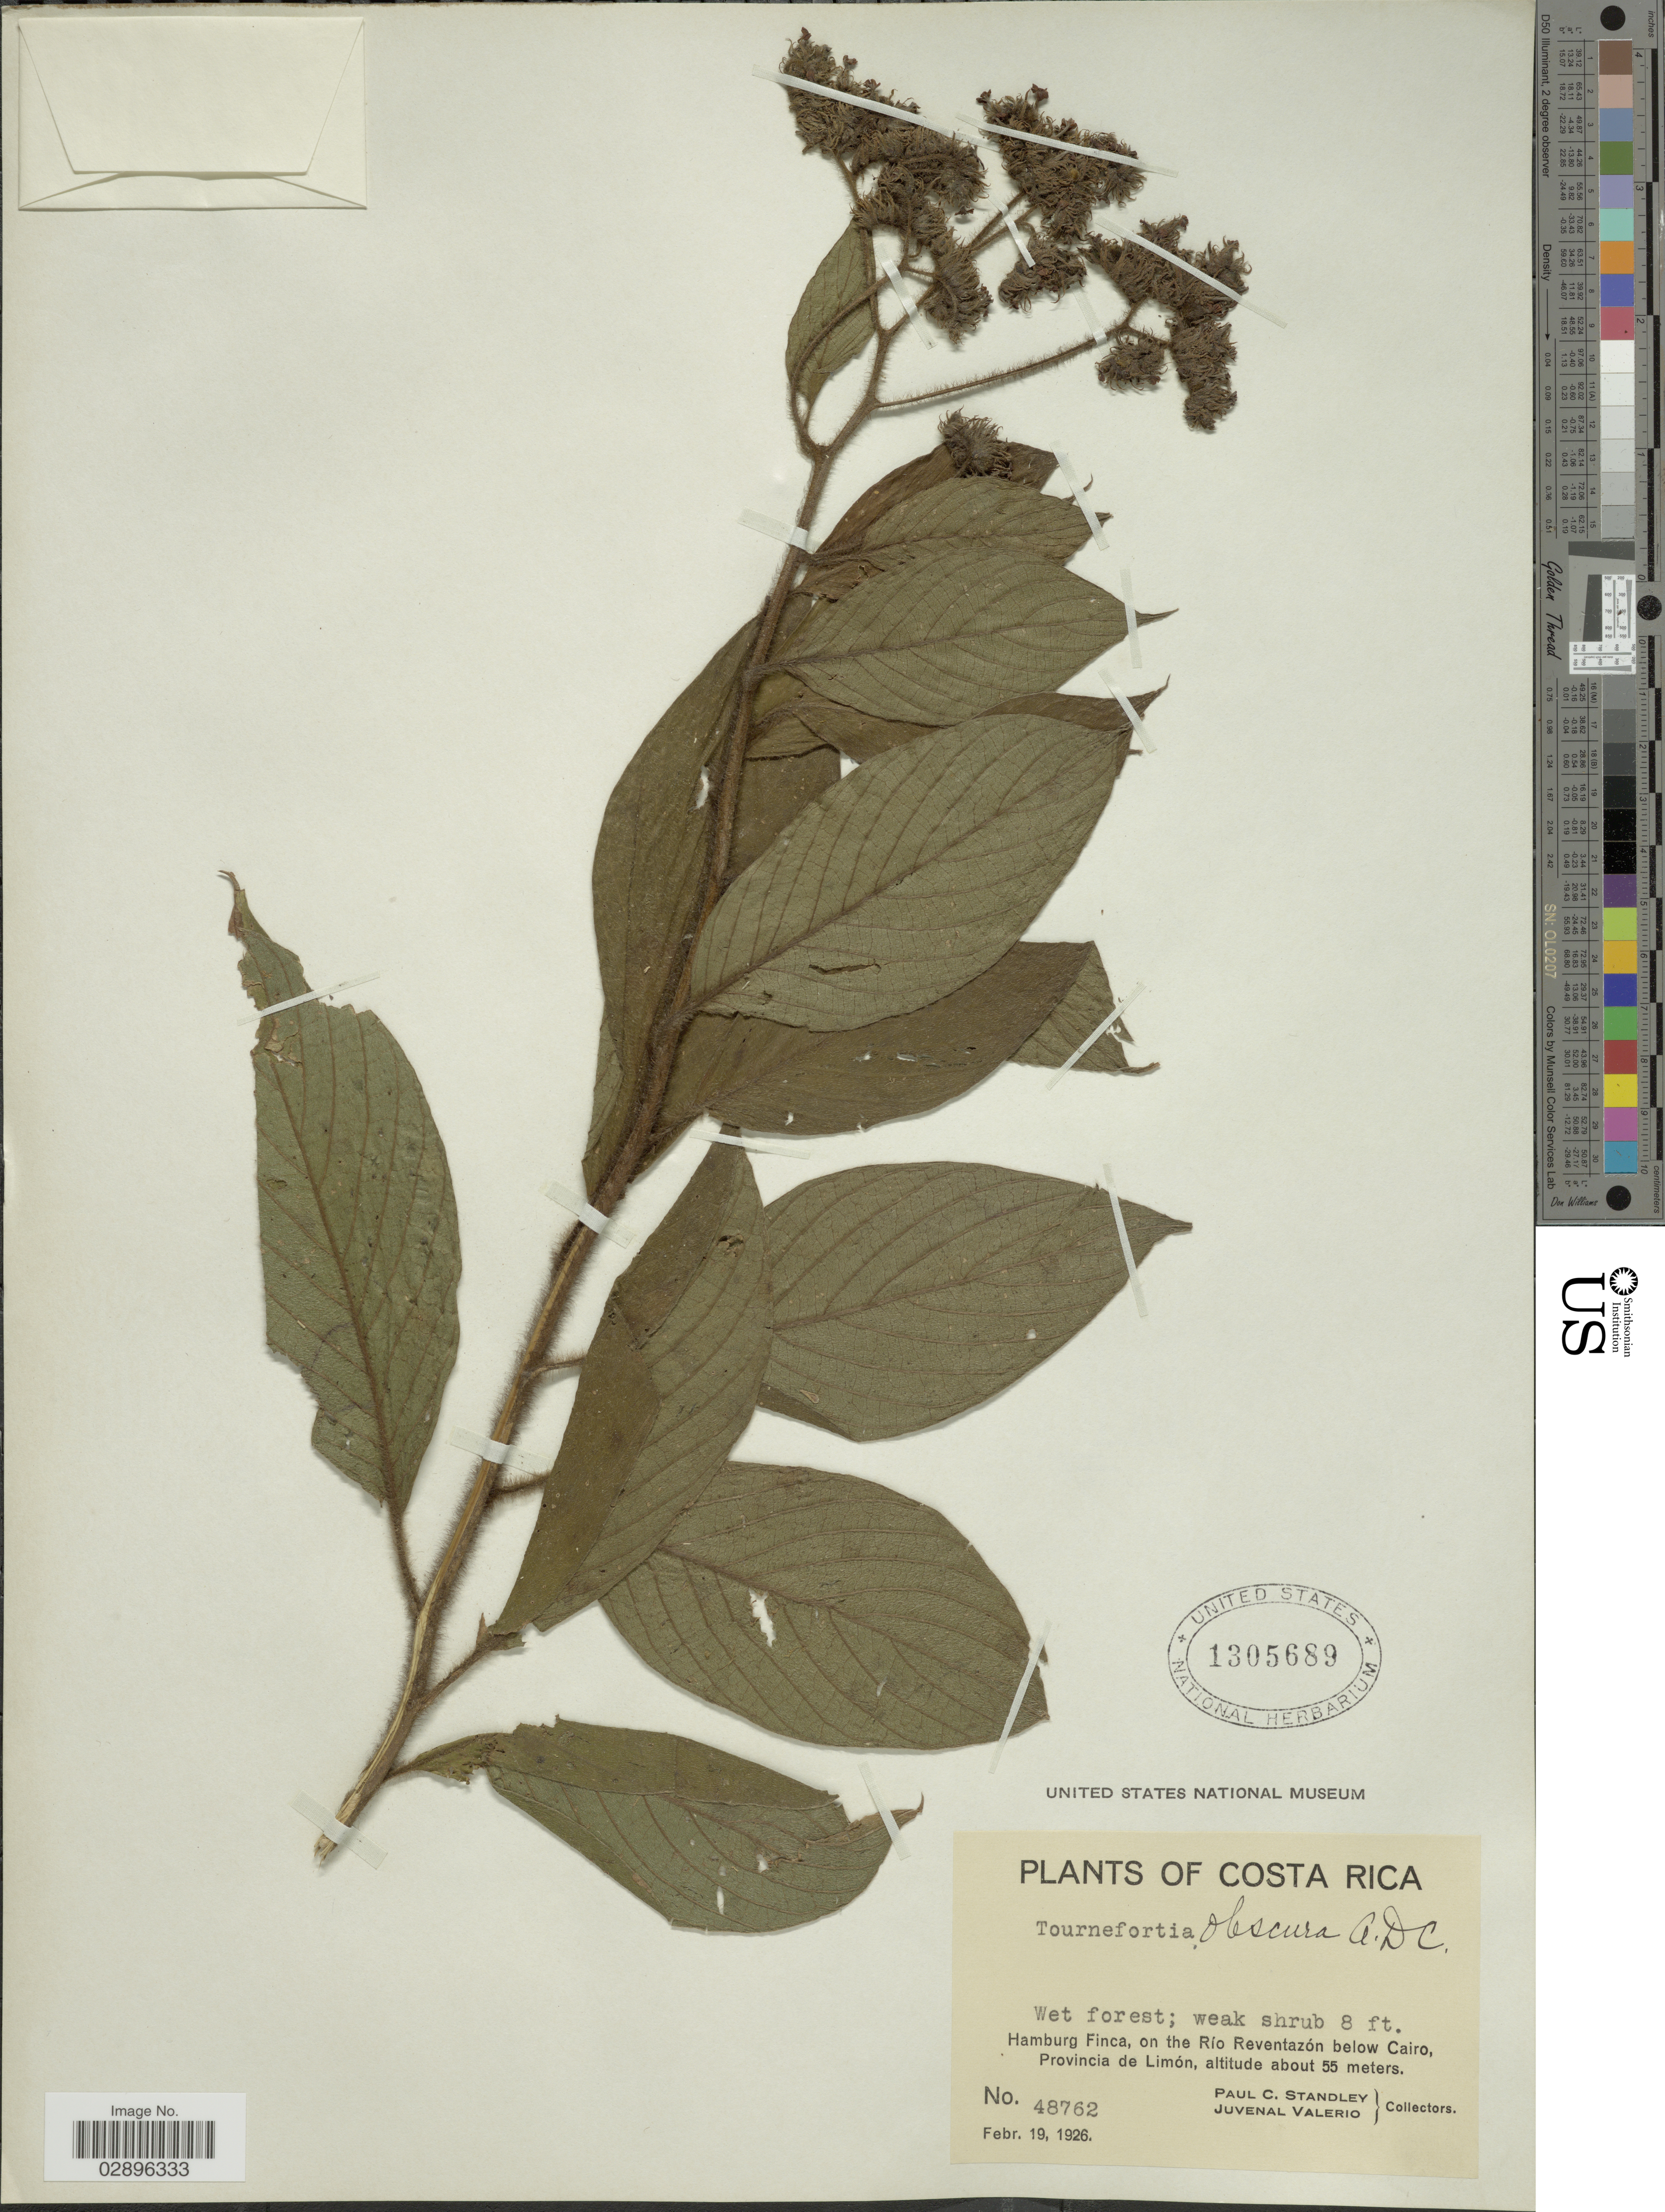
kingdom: Plantae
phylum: Tracheophyta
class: Magnoliopsida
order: Boraginales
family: Heliotropiaceae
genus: Tournefortia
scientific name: Tournefortia cuspidata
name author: Kunth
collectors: P. C. Standley & J. Valerio R.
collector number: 48762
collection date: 1926-02-19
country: Costa Rica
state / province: Limón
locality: Hamburg Finca, on the Rio Reventazón below Cairo.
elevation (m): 55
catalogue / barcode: US 1305689